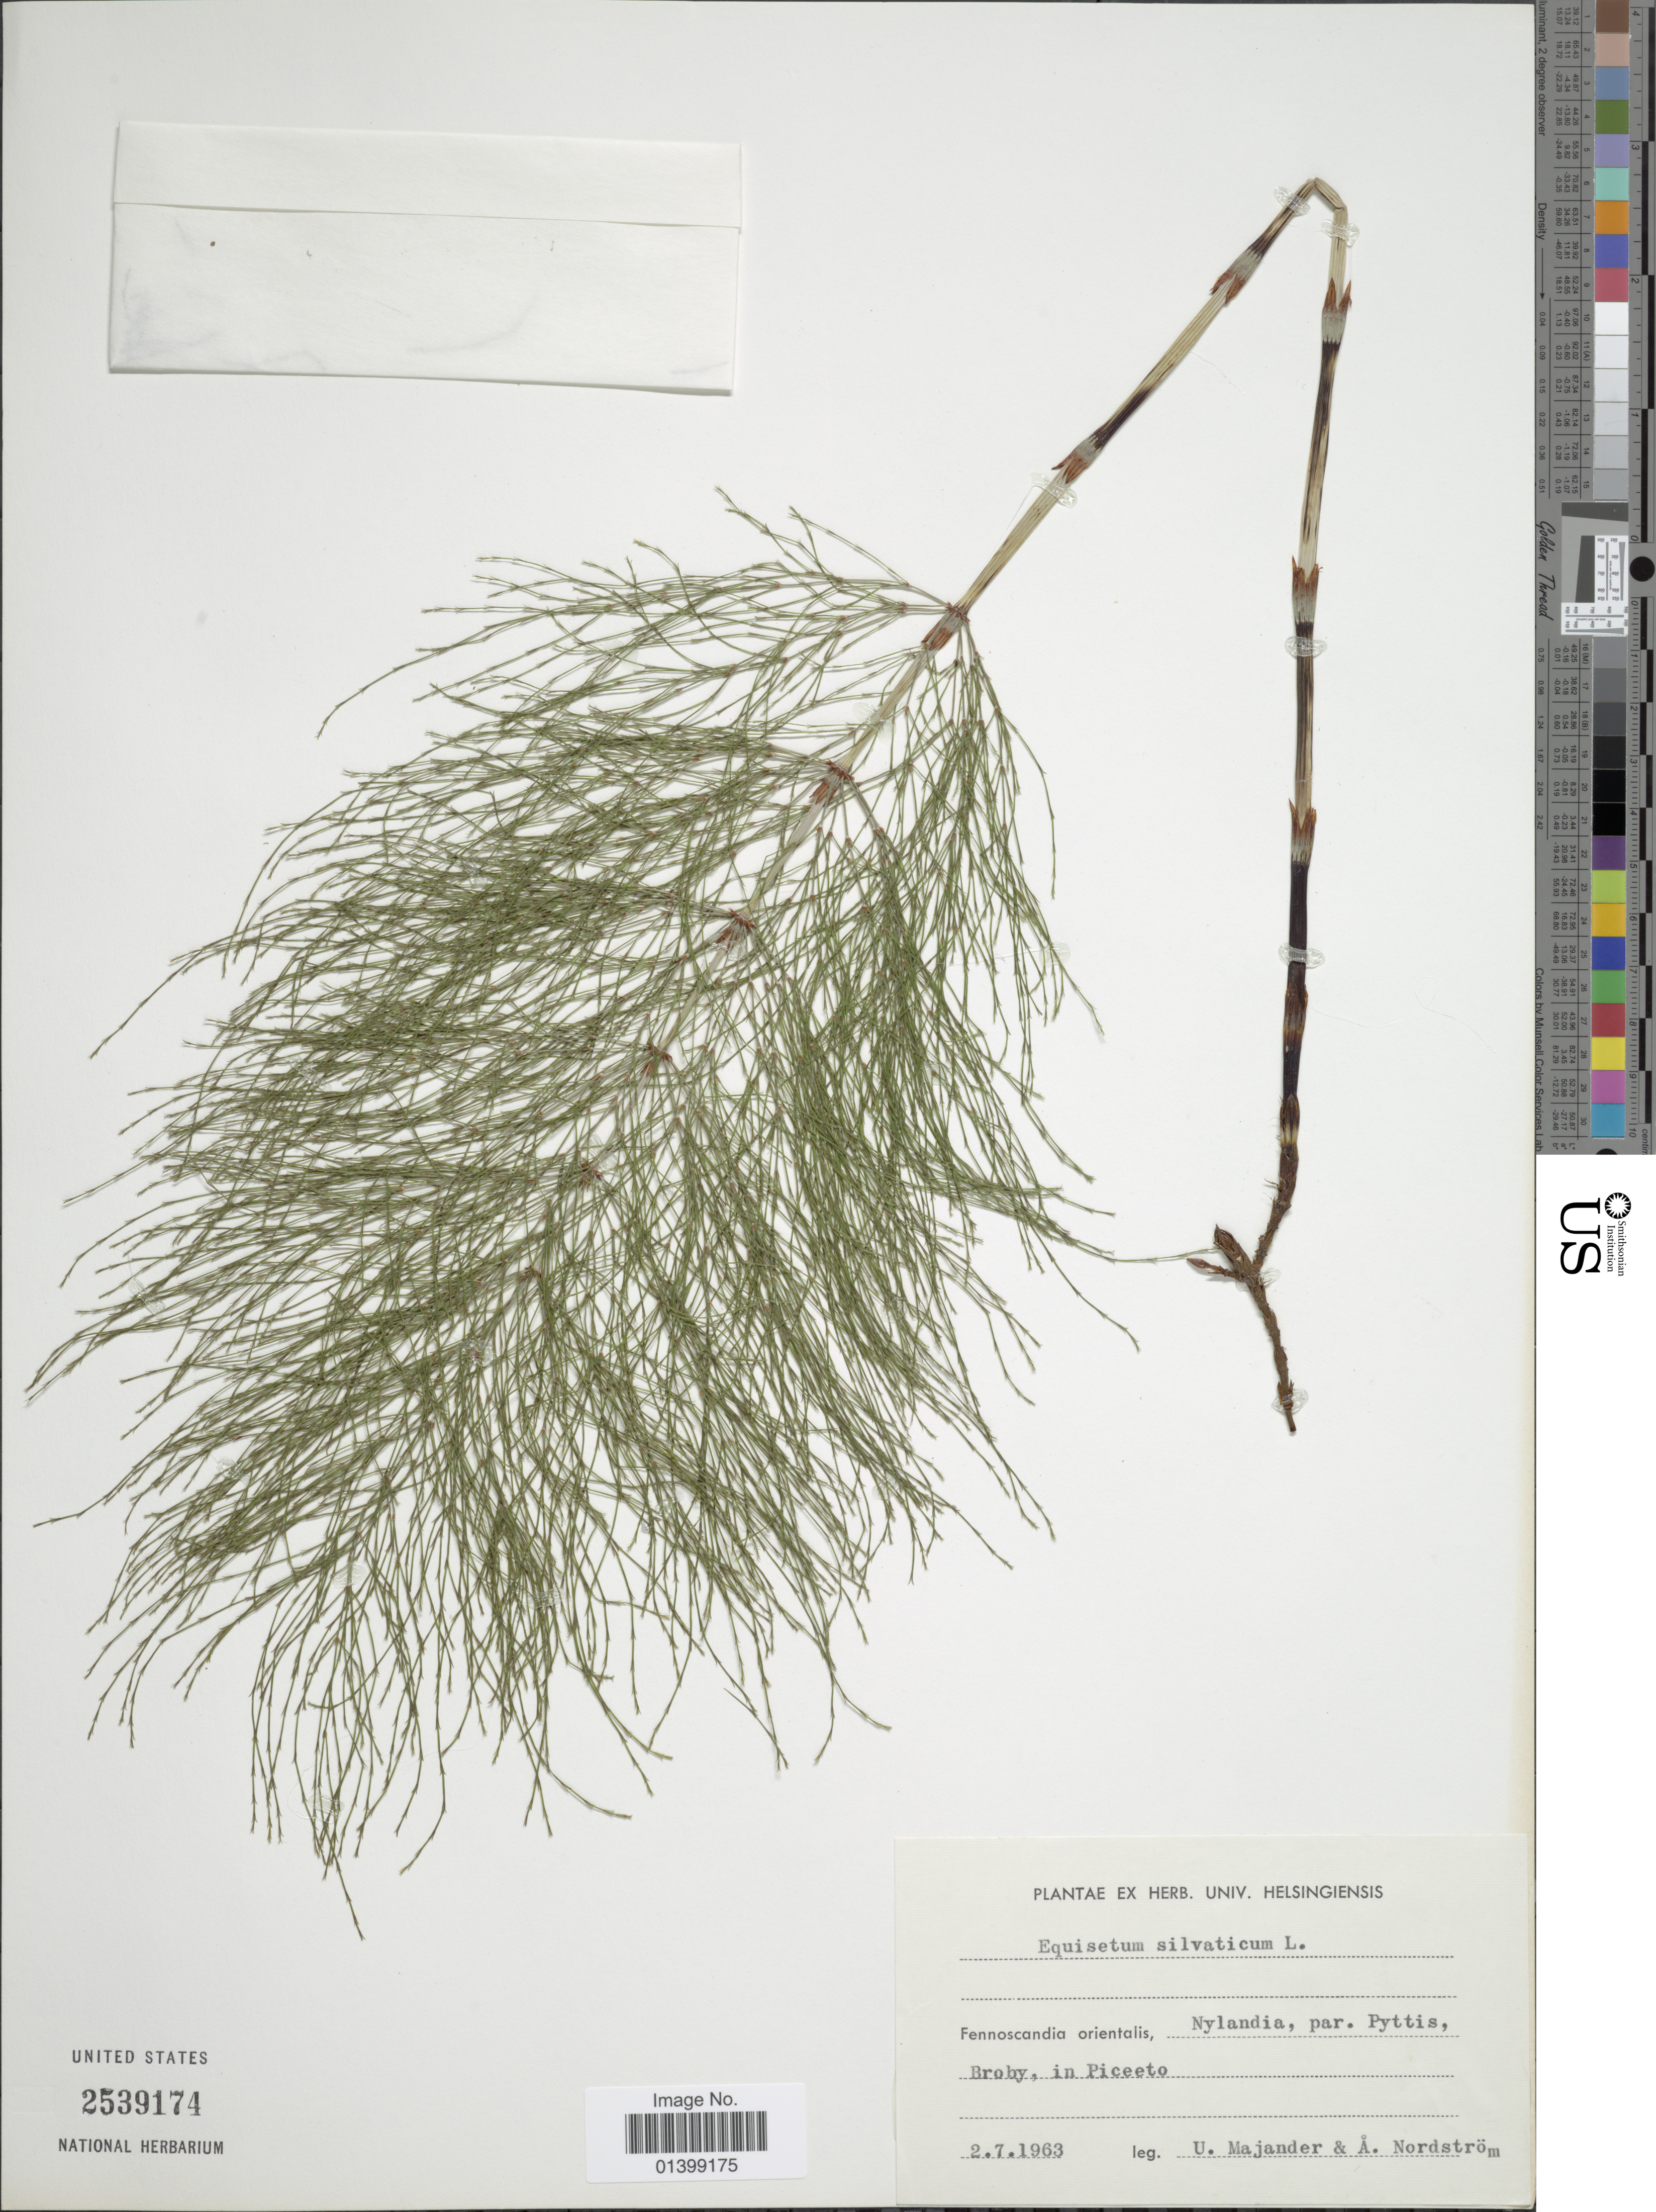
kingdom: Plantae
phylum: Tracheophyta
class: Polypodiopsida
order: Equisetales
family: Equisetaceae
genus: Equisetum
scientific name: Equisetum sylvaticum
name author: L.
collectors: U. Majander & A. Nordström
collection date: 1963-07-02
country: Finland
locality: Fennoscandia orientalis, Nylandia, par. Pyttis, Broby, in Piceeto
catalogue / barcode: US 2539174